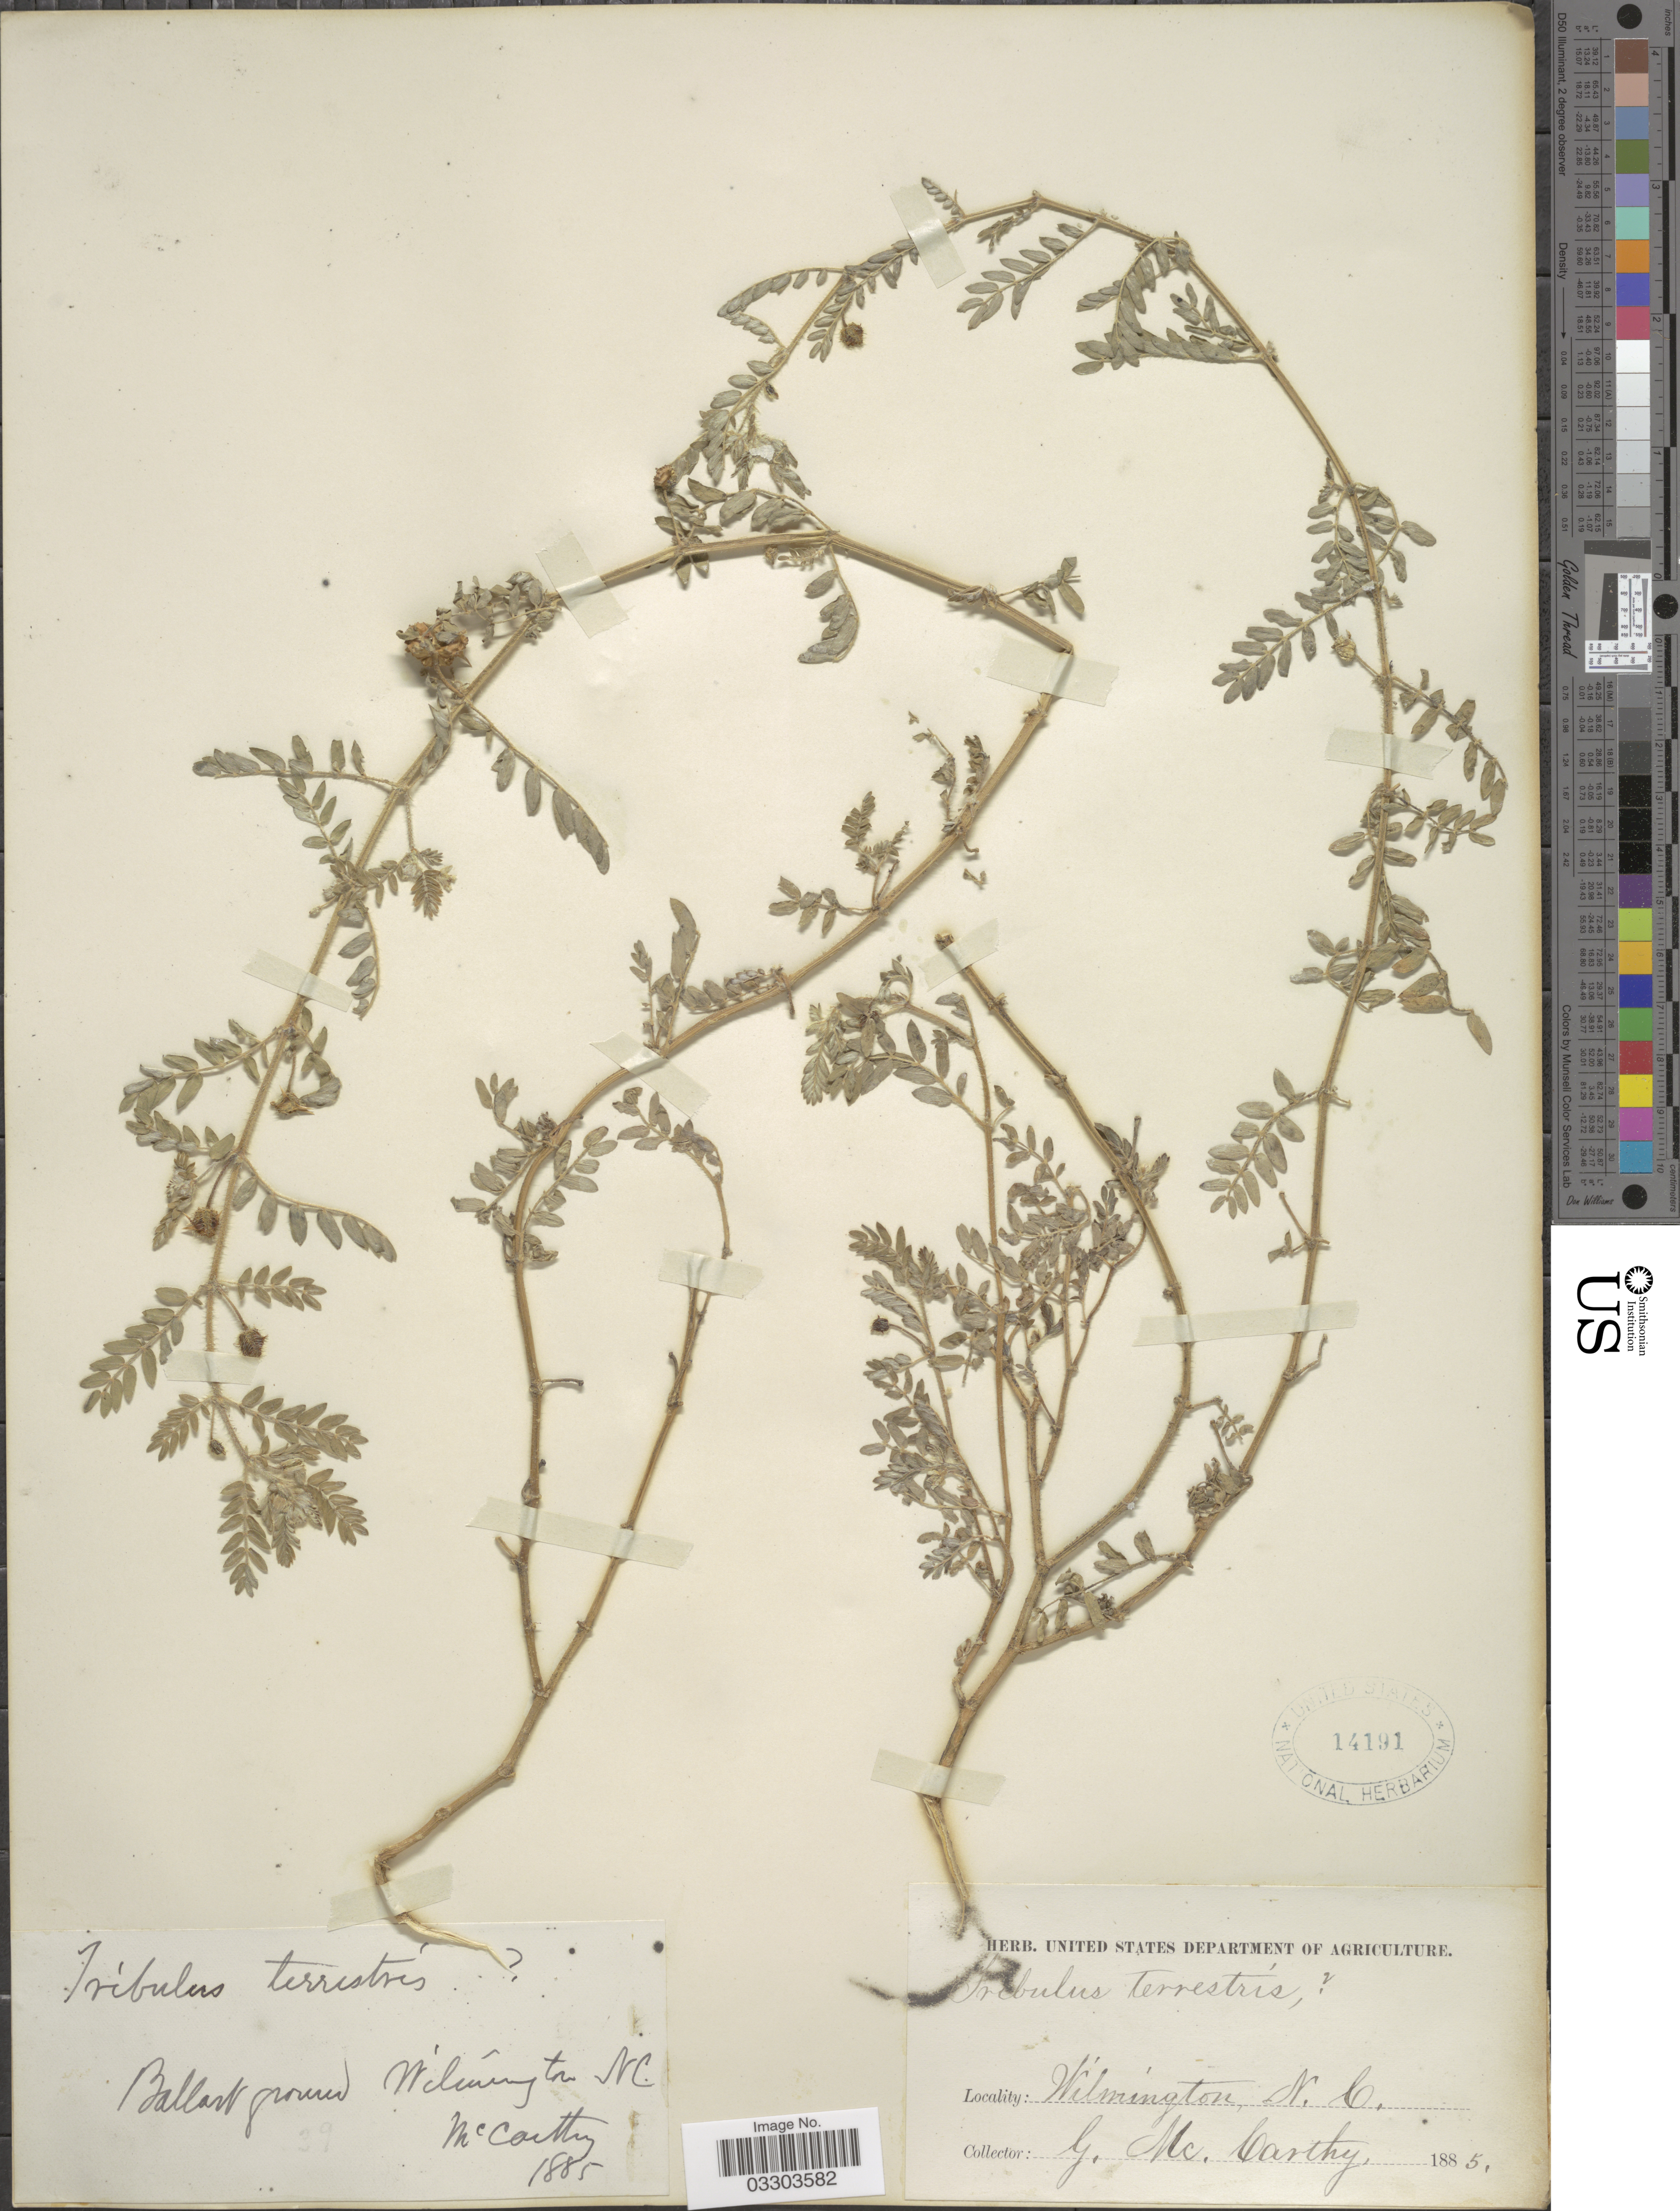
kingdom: Plantae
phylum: Tracheophyta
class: Magnoliopsida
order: Zygophyllales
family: Zygophyllaceae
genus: Tribulus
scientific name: Tribulus terrestris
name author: L.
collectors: G. McCarthy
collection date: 1885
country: United States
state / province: North Carolina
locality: Wilmington N. C.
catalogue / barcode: US 14191